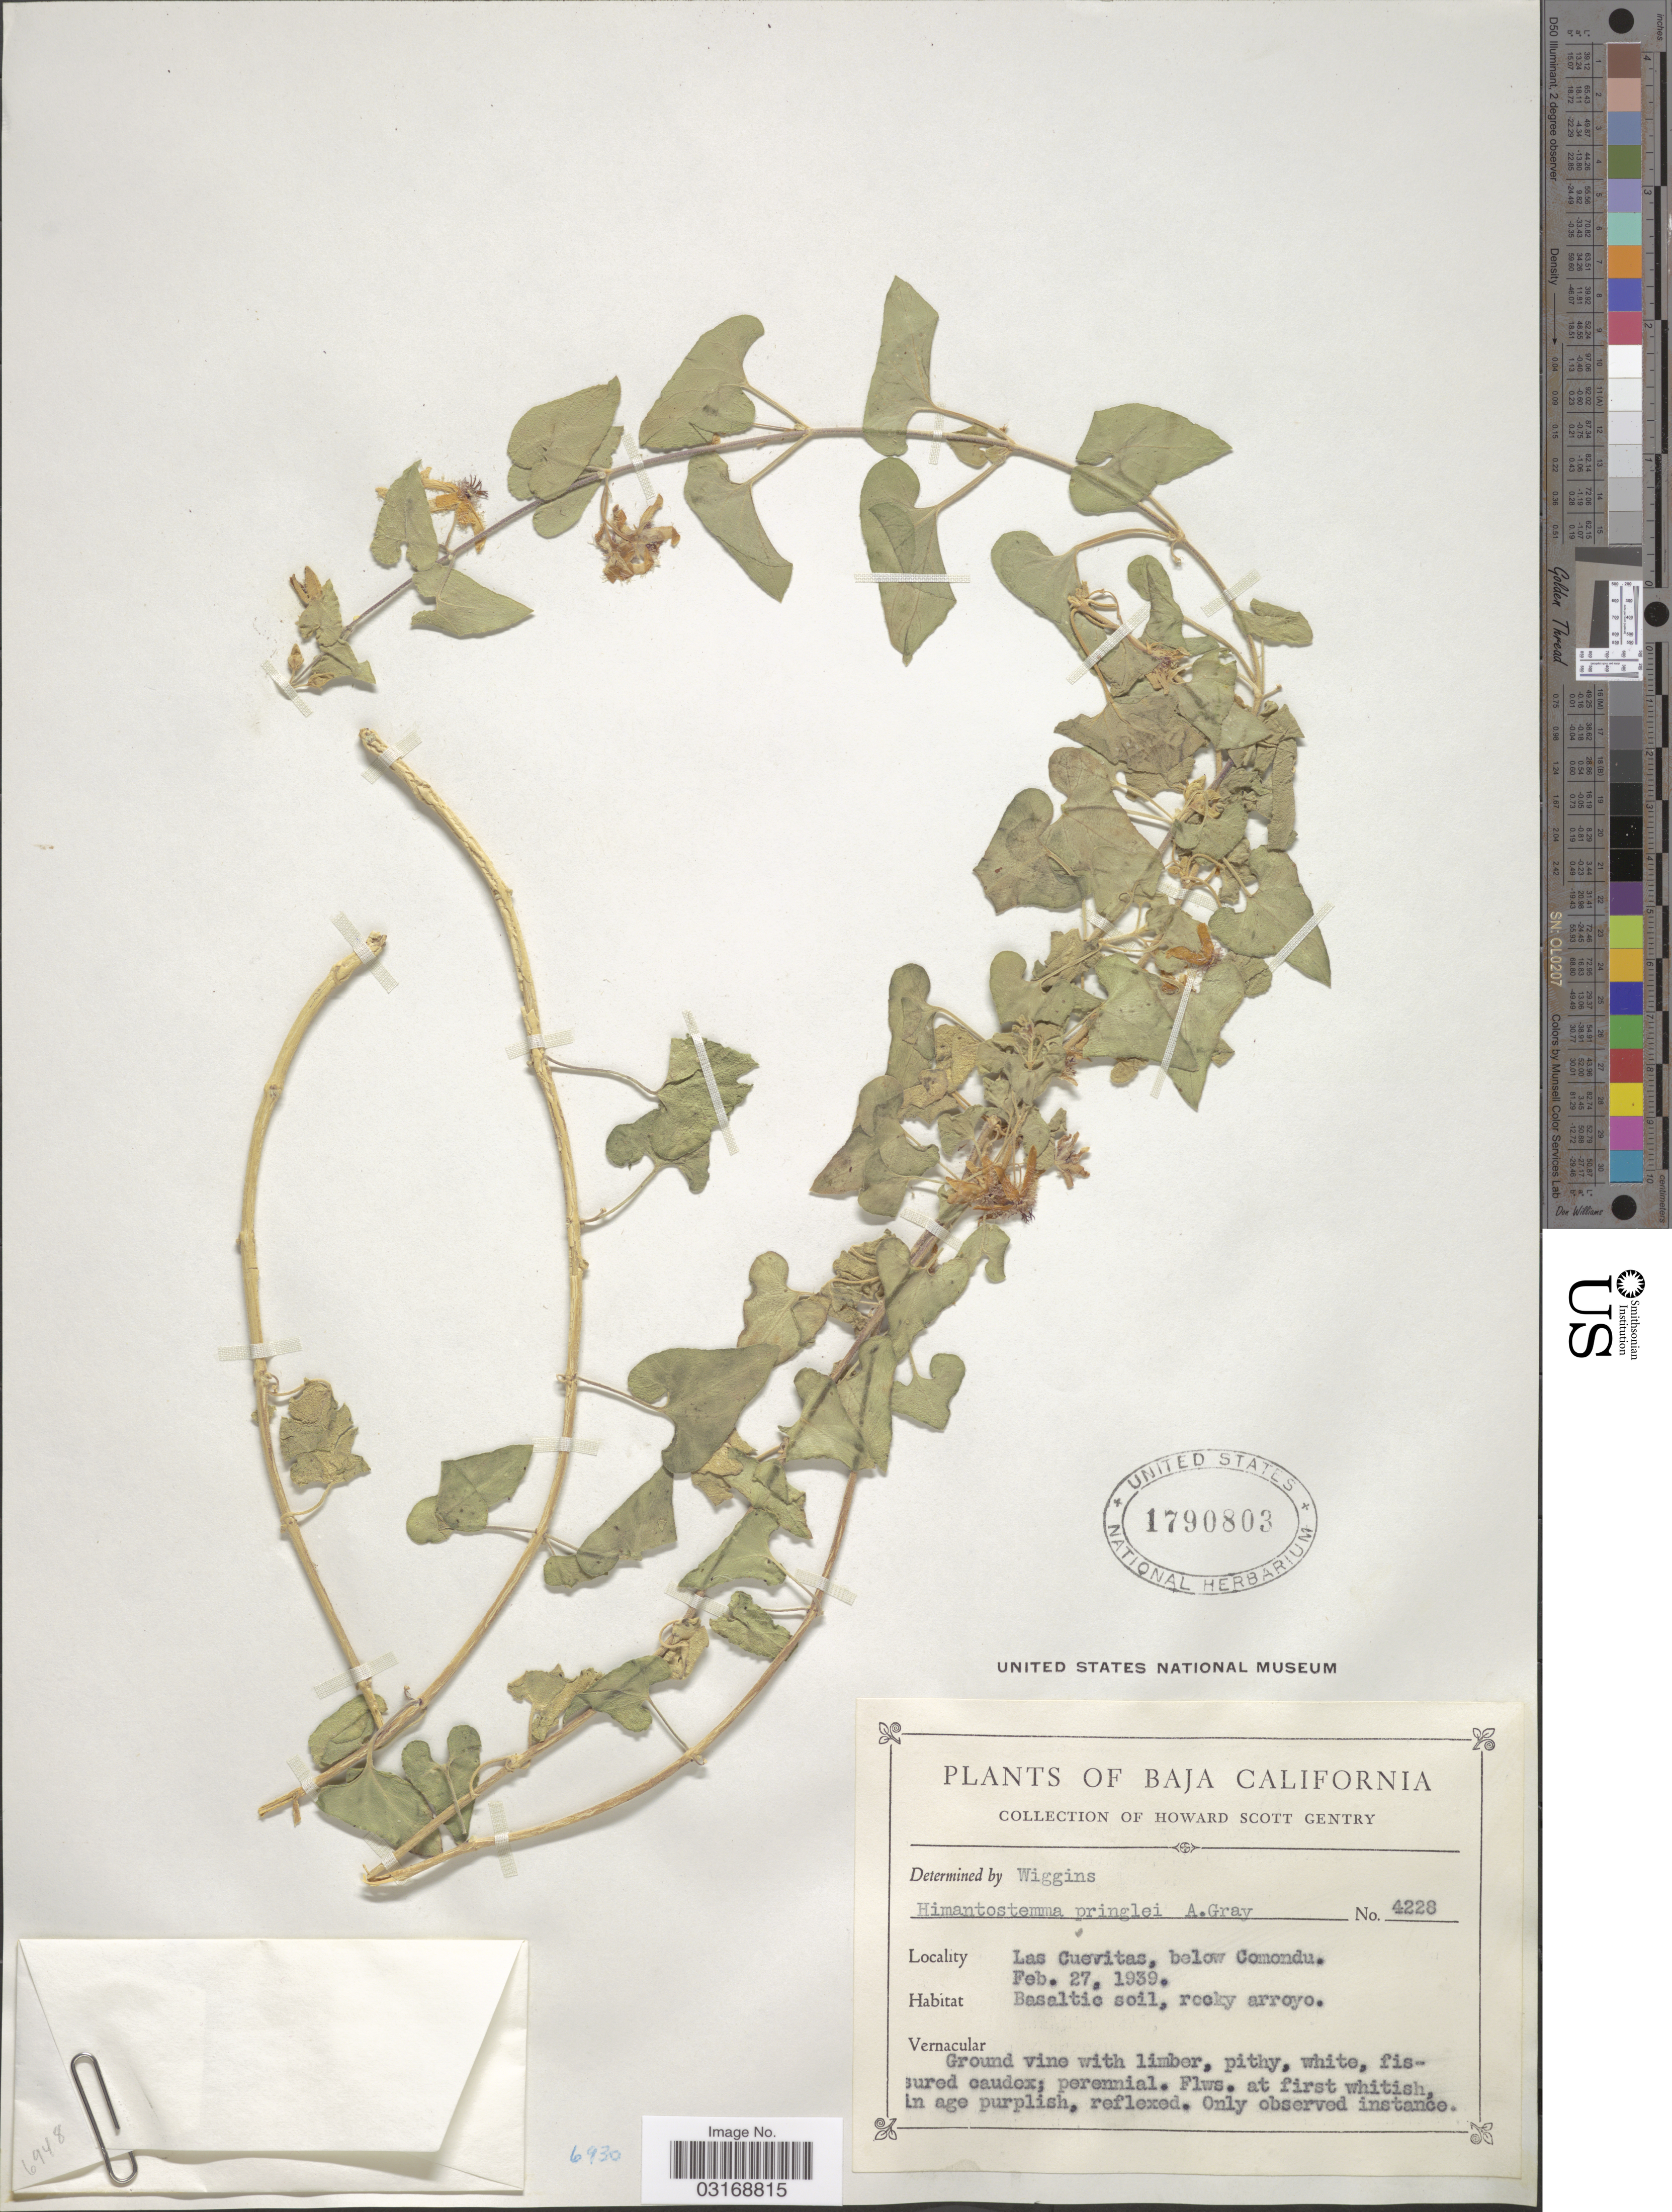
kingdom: Plantae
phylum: Tracheophyta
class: Magnoliopsida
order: Gentianales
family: Apocynaceae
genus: Matelea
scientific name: Matelea pringlei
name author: Woodson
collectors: H. S. Gentry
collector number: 4228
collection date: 1939-02-27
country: Mexico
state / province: Baja California Sur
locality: Las Cuevitas, below Comondu.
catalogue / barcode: US 1790803